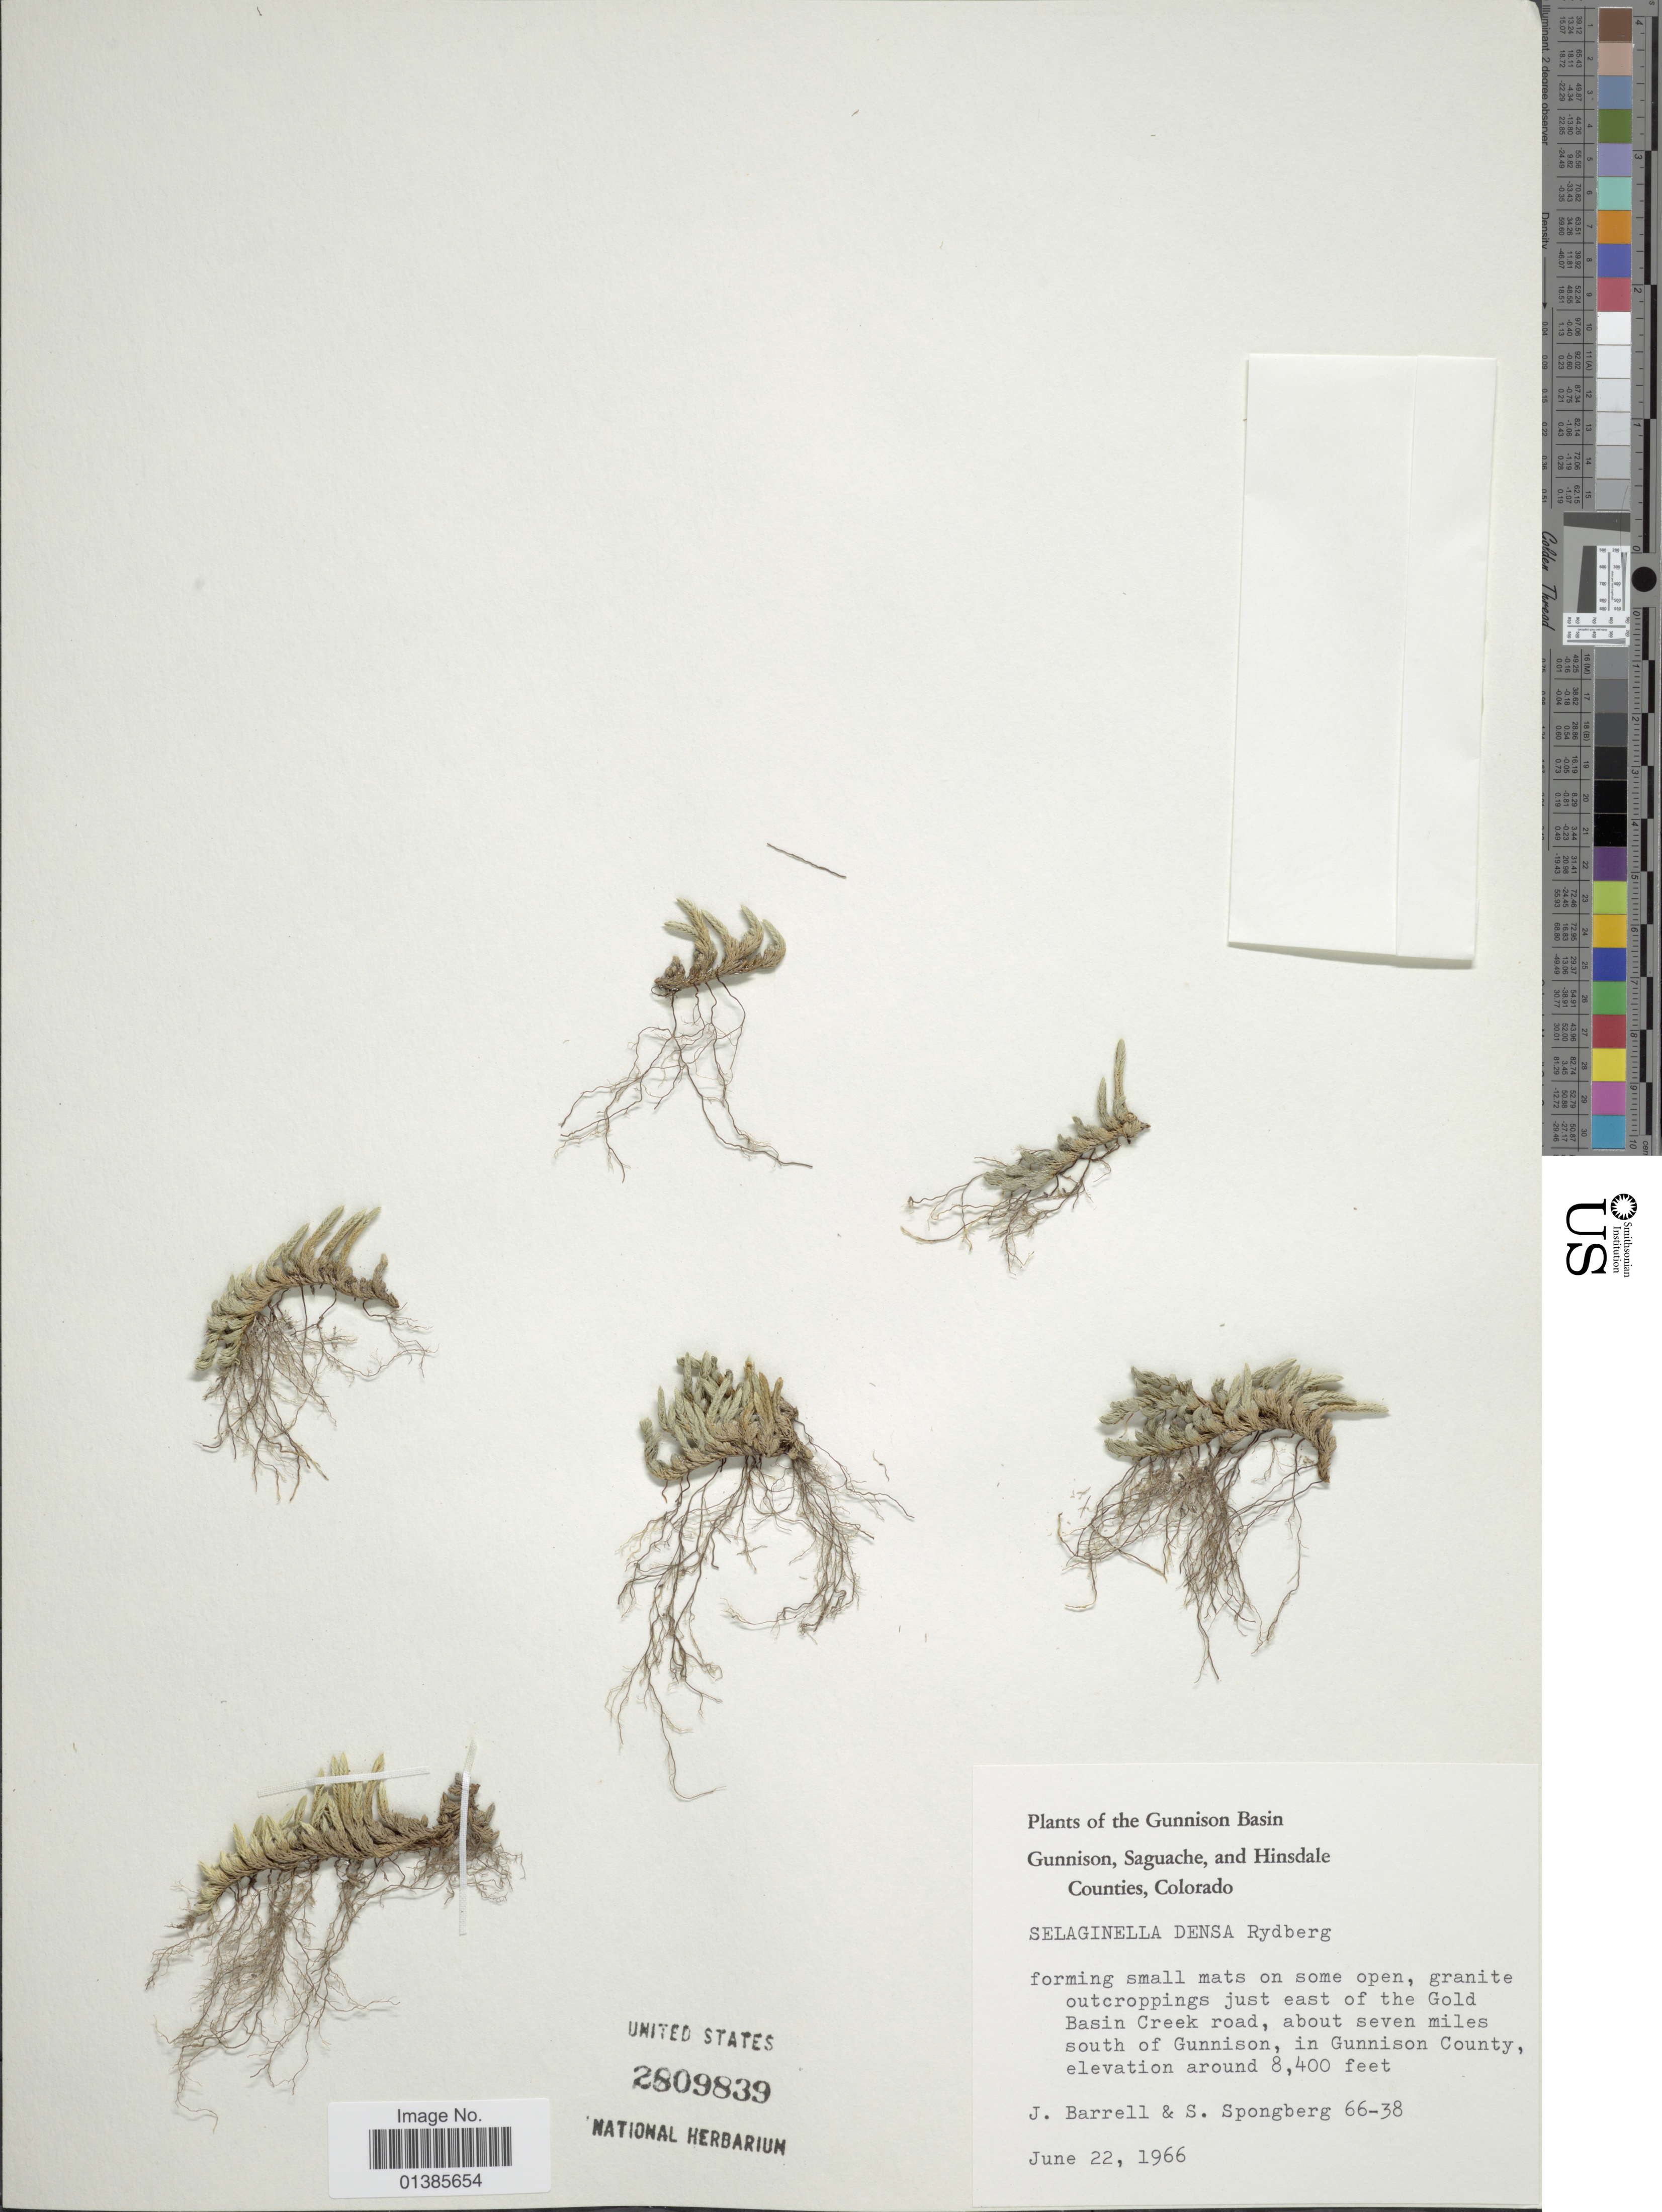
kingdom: Plantae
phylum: Tracheophyta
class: Lycopodiopsida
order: Selaginellales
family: Selaginellaceae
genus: Selaginella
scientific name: Selaginella densa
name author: Rydb.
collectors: J. Barrell & S. A.Spongberg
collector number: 66-38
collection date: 1966-06-22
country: United States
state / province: Colorado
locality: Gunnison Basin. Gunnison, Saguache, and Hinsdale Counties. Forming small mats on some open, granite outcroppings just east of the Gold Basin Creek road, about seven miles south of Gunnison, in Gunnison County.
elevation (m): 2560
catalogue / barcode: US 2809839